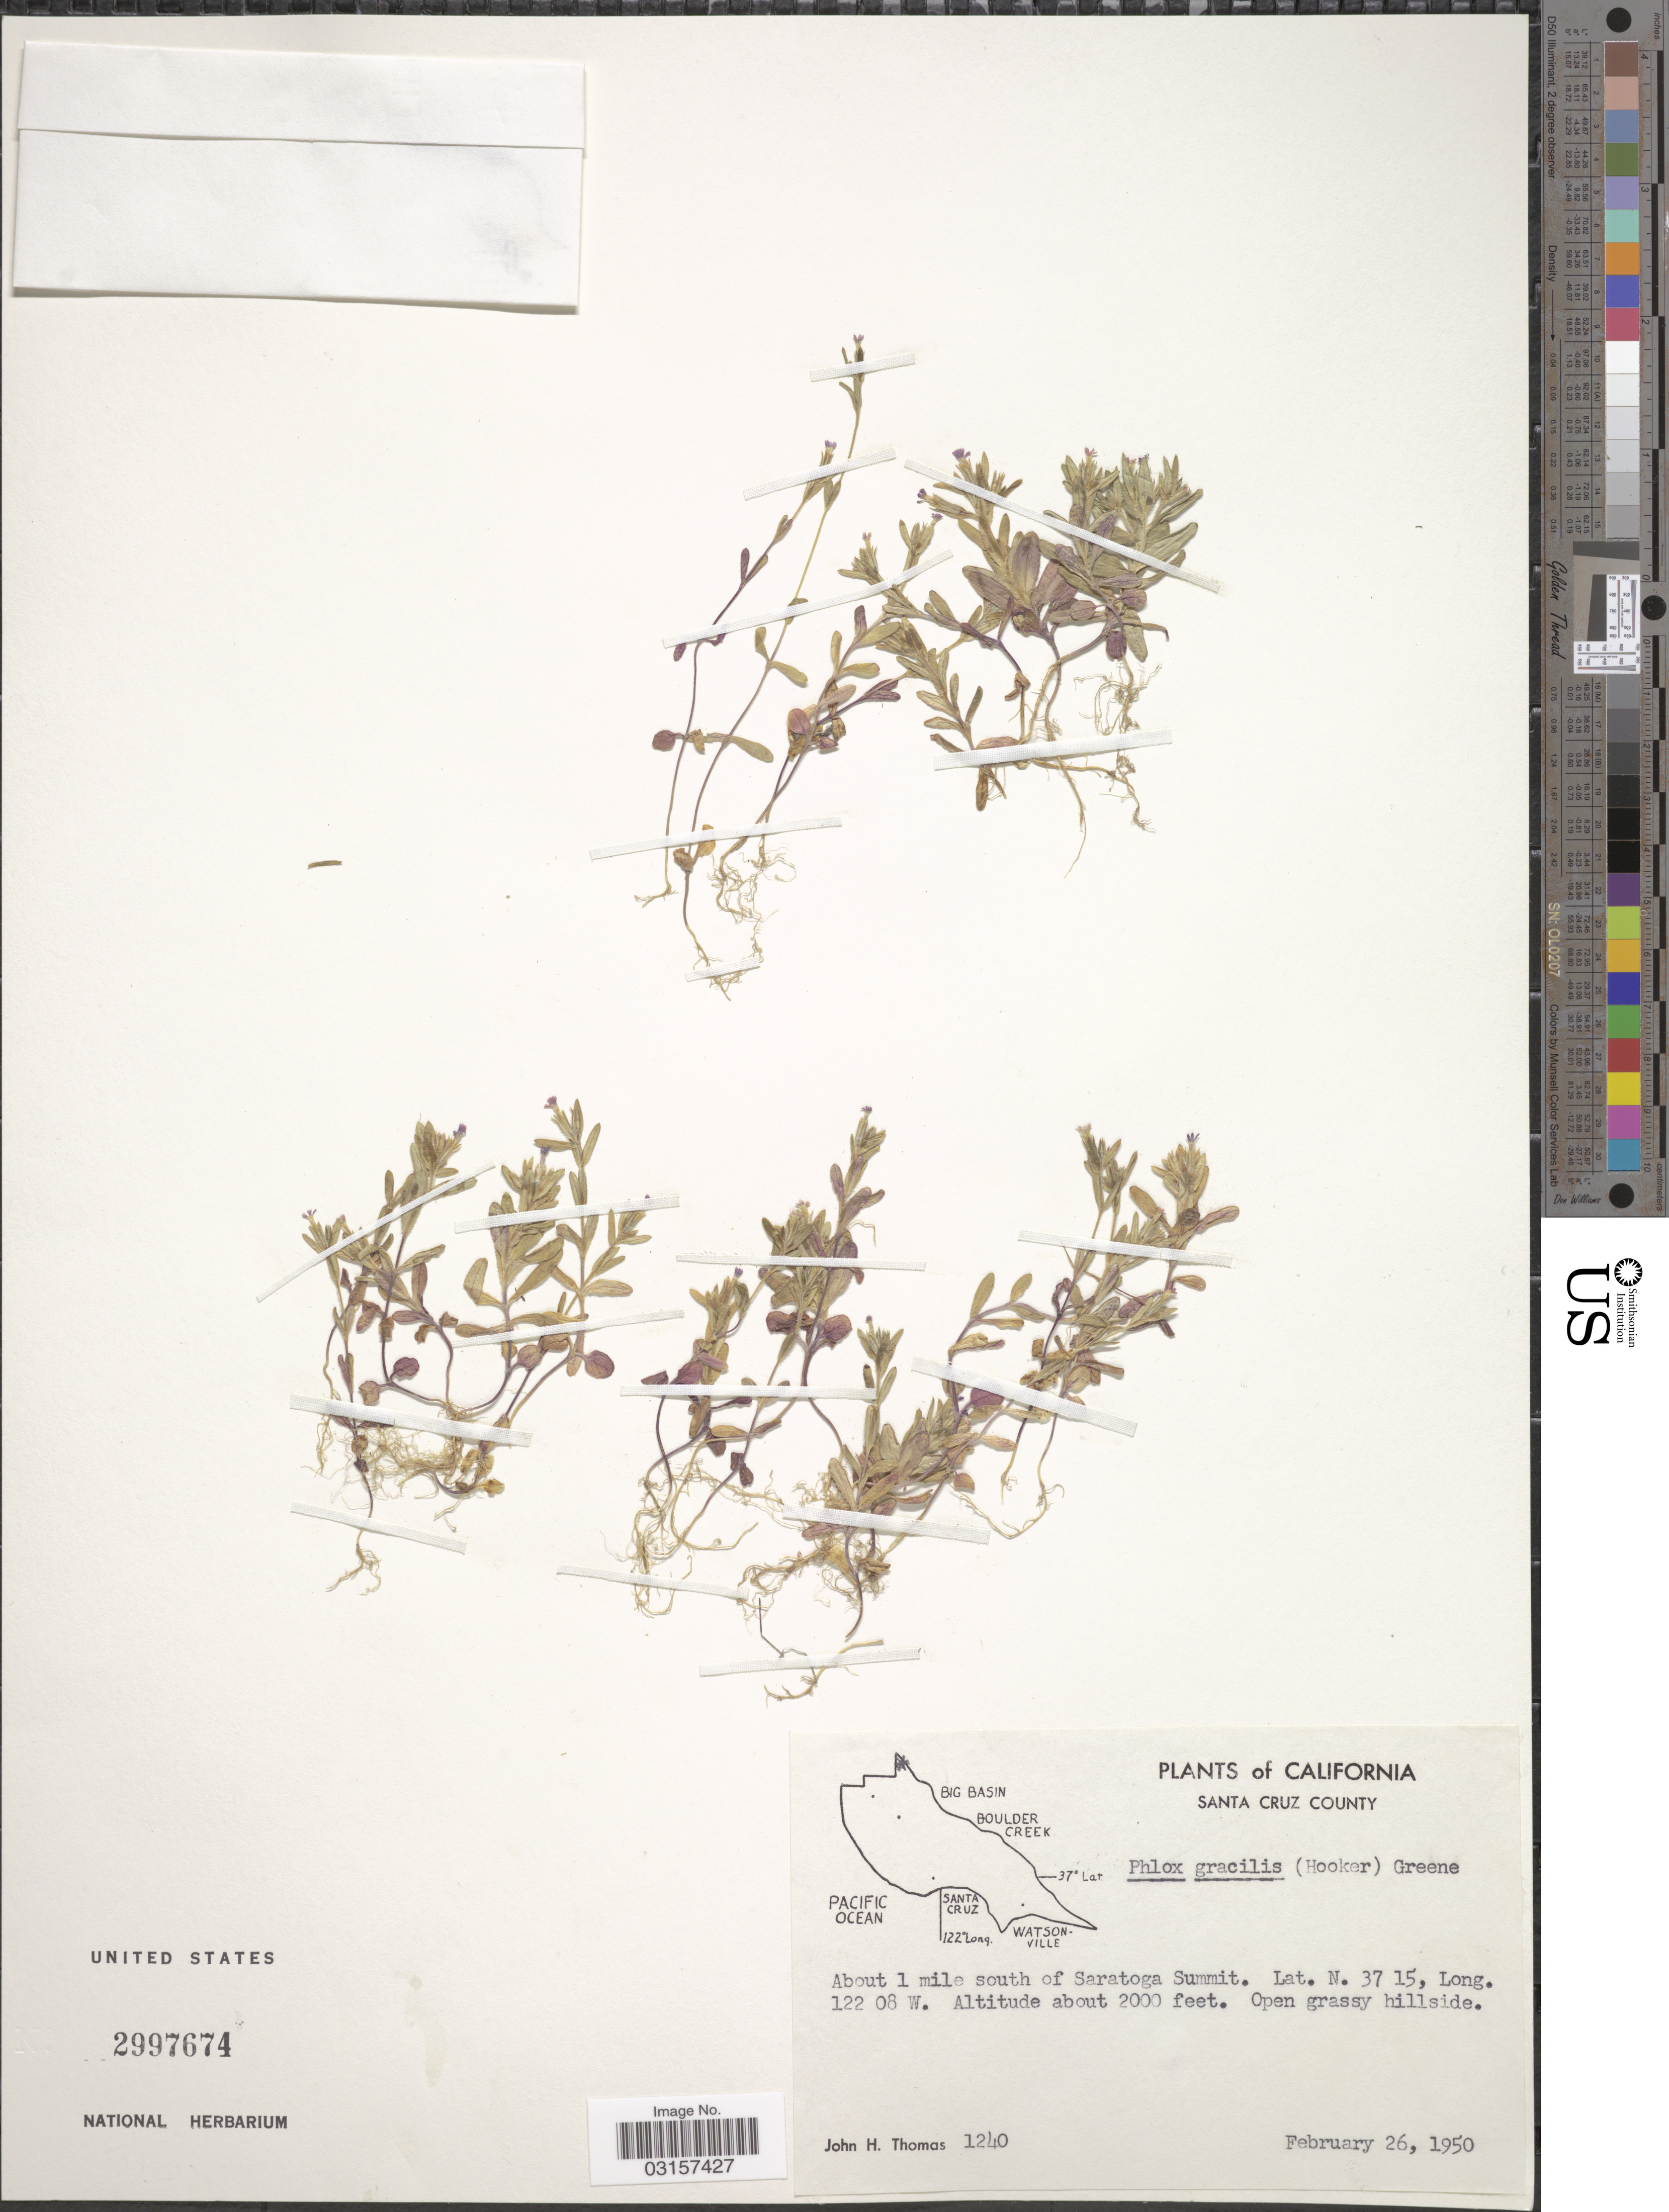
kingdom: Plantae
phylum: Tracheophyta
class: Magnoliopsida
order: Ericales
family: Polemoniaceae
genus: Microsteris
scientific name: Microsteris gracilis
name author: (Hook.) Greene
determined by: (US) Smithsonian Institution - National Museum of Natural History - Department of Botany (UNITED STATES)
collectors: J. H. Thomas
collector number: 1240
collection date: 1950-02-26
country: United States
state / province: California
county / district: Santa Cruz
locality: Santa Cruz County, About 1 mile south of Saratoga Summit.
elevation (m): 610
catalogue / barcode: US 2997674